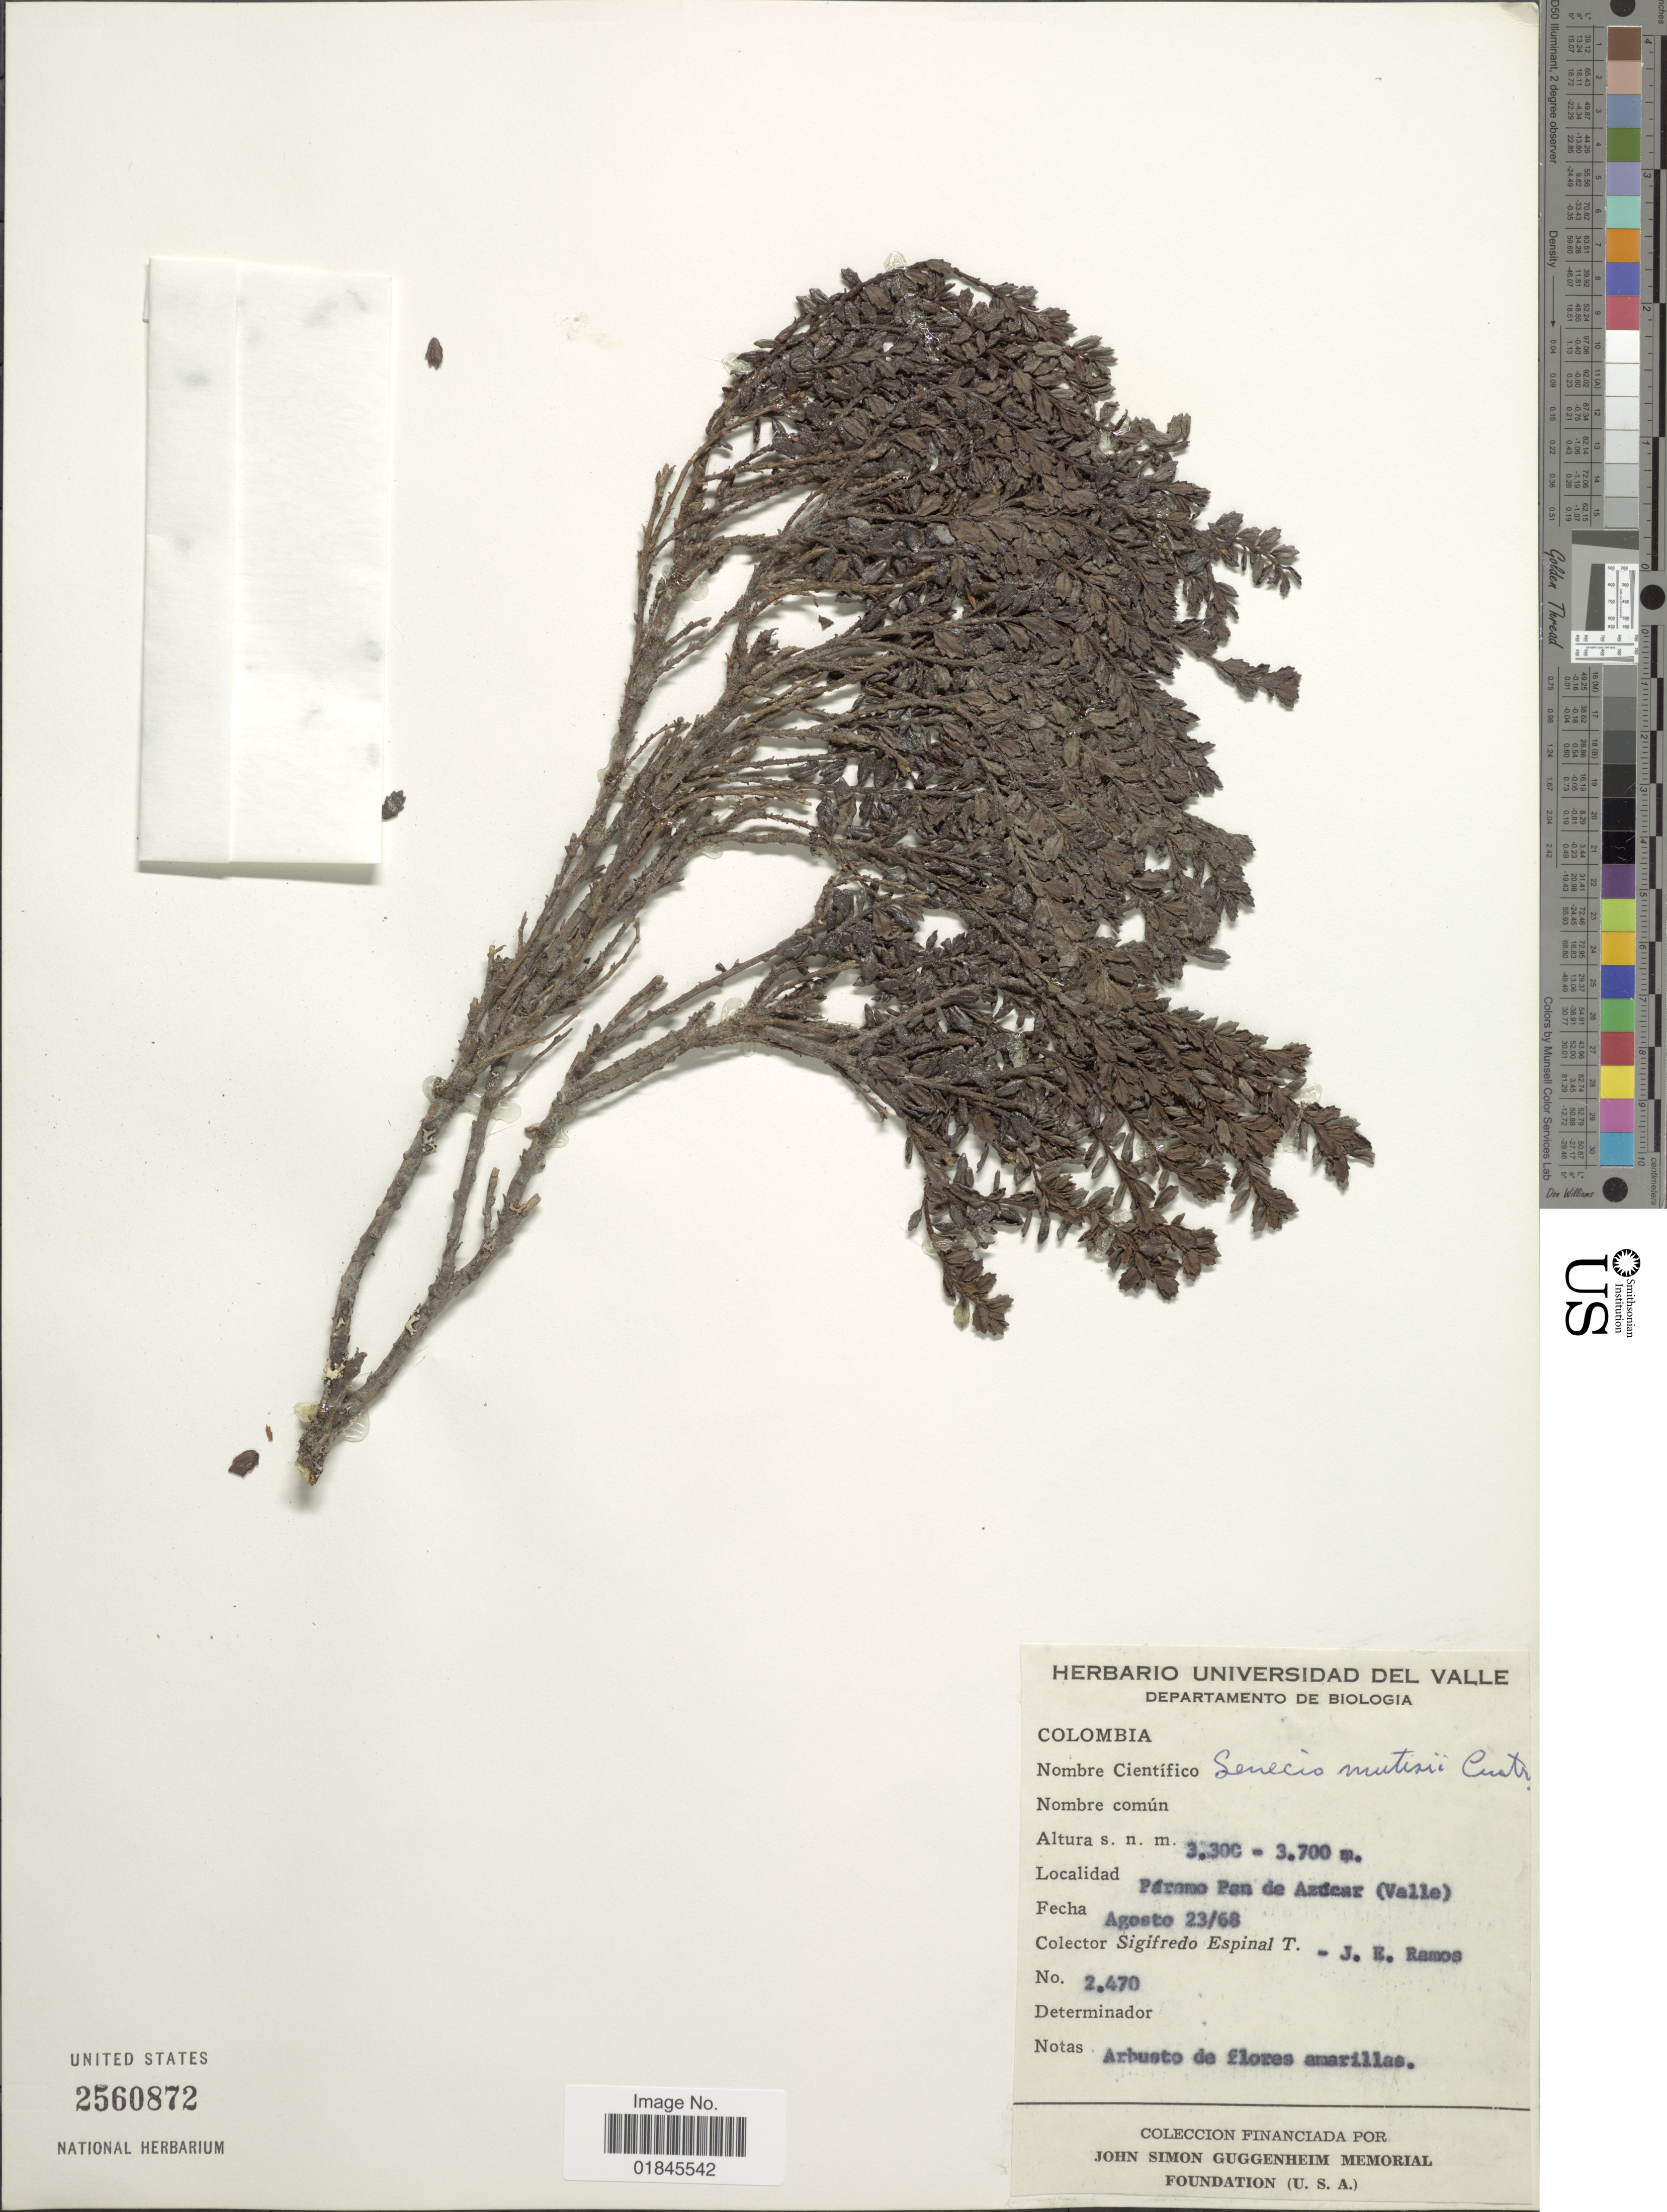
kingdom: Plantae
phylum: Tracheophyta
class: Magnoliopsida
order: Asterales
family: Asteraceae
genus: Pentacalia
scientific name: Pentacalia mutisii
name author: (Cuatrec.) Cuatrec.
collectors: S. T. Espinal & J. E. Ramos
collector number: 2470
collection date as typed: Transcribed d/m/y: 23/8/68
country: Colombia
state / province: Valle del Cauca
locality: Páramo Pan de Azúcar (Valle)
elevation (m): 3300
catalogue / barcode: US 2560872